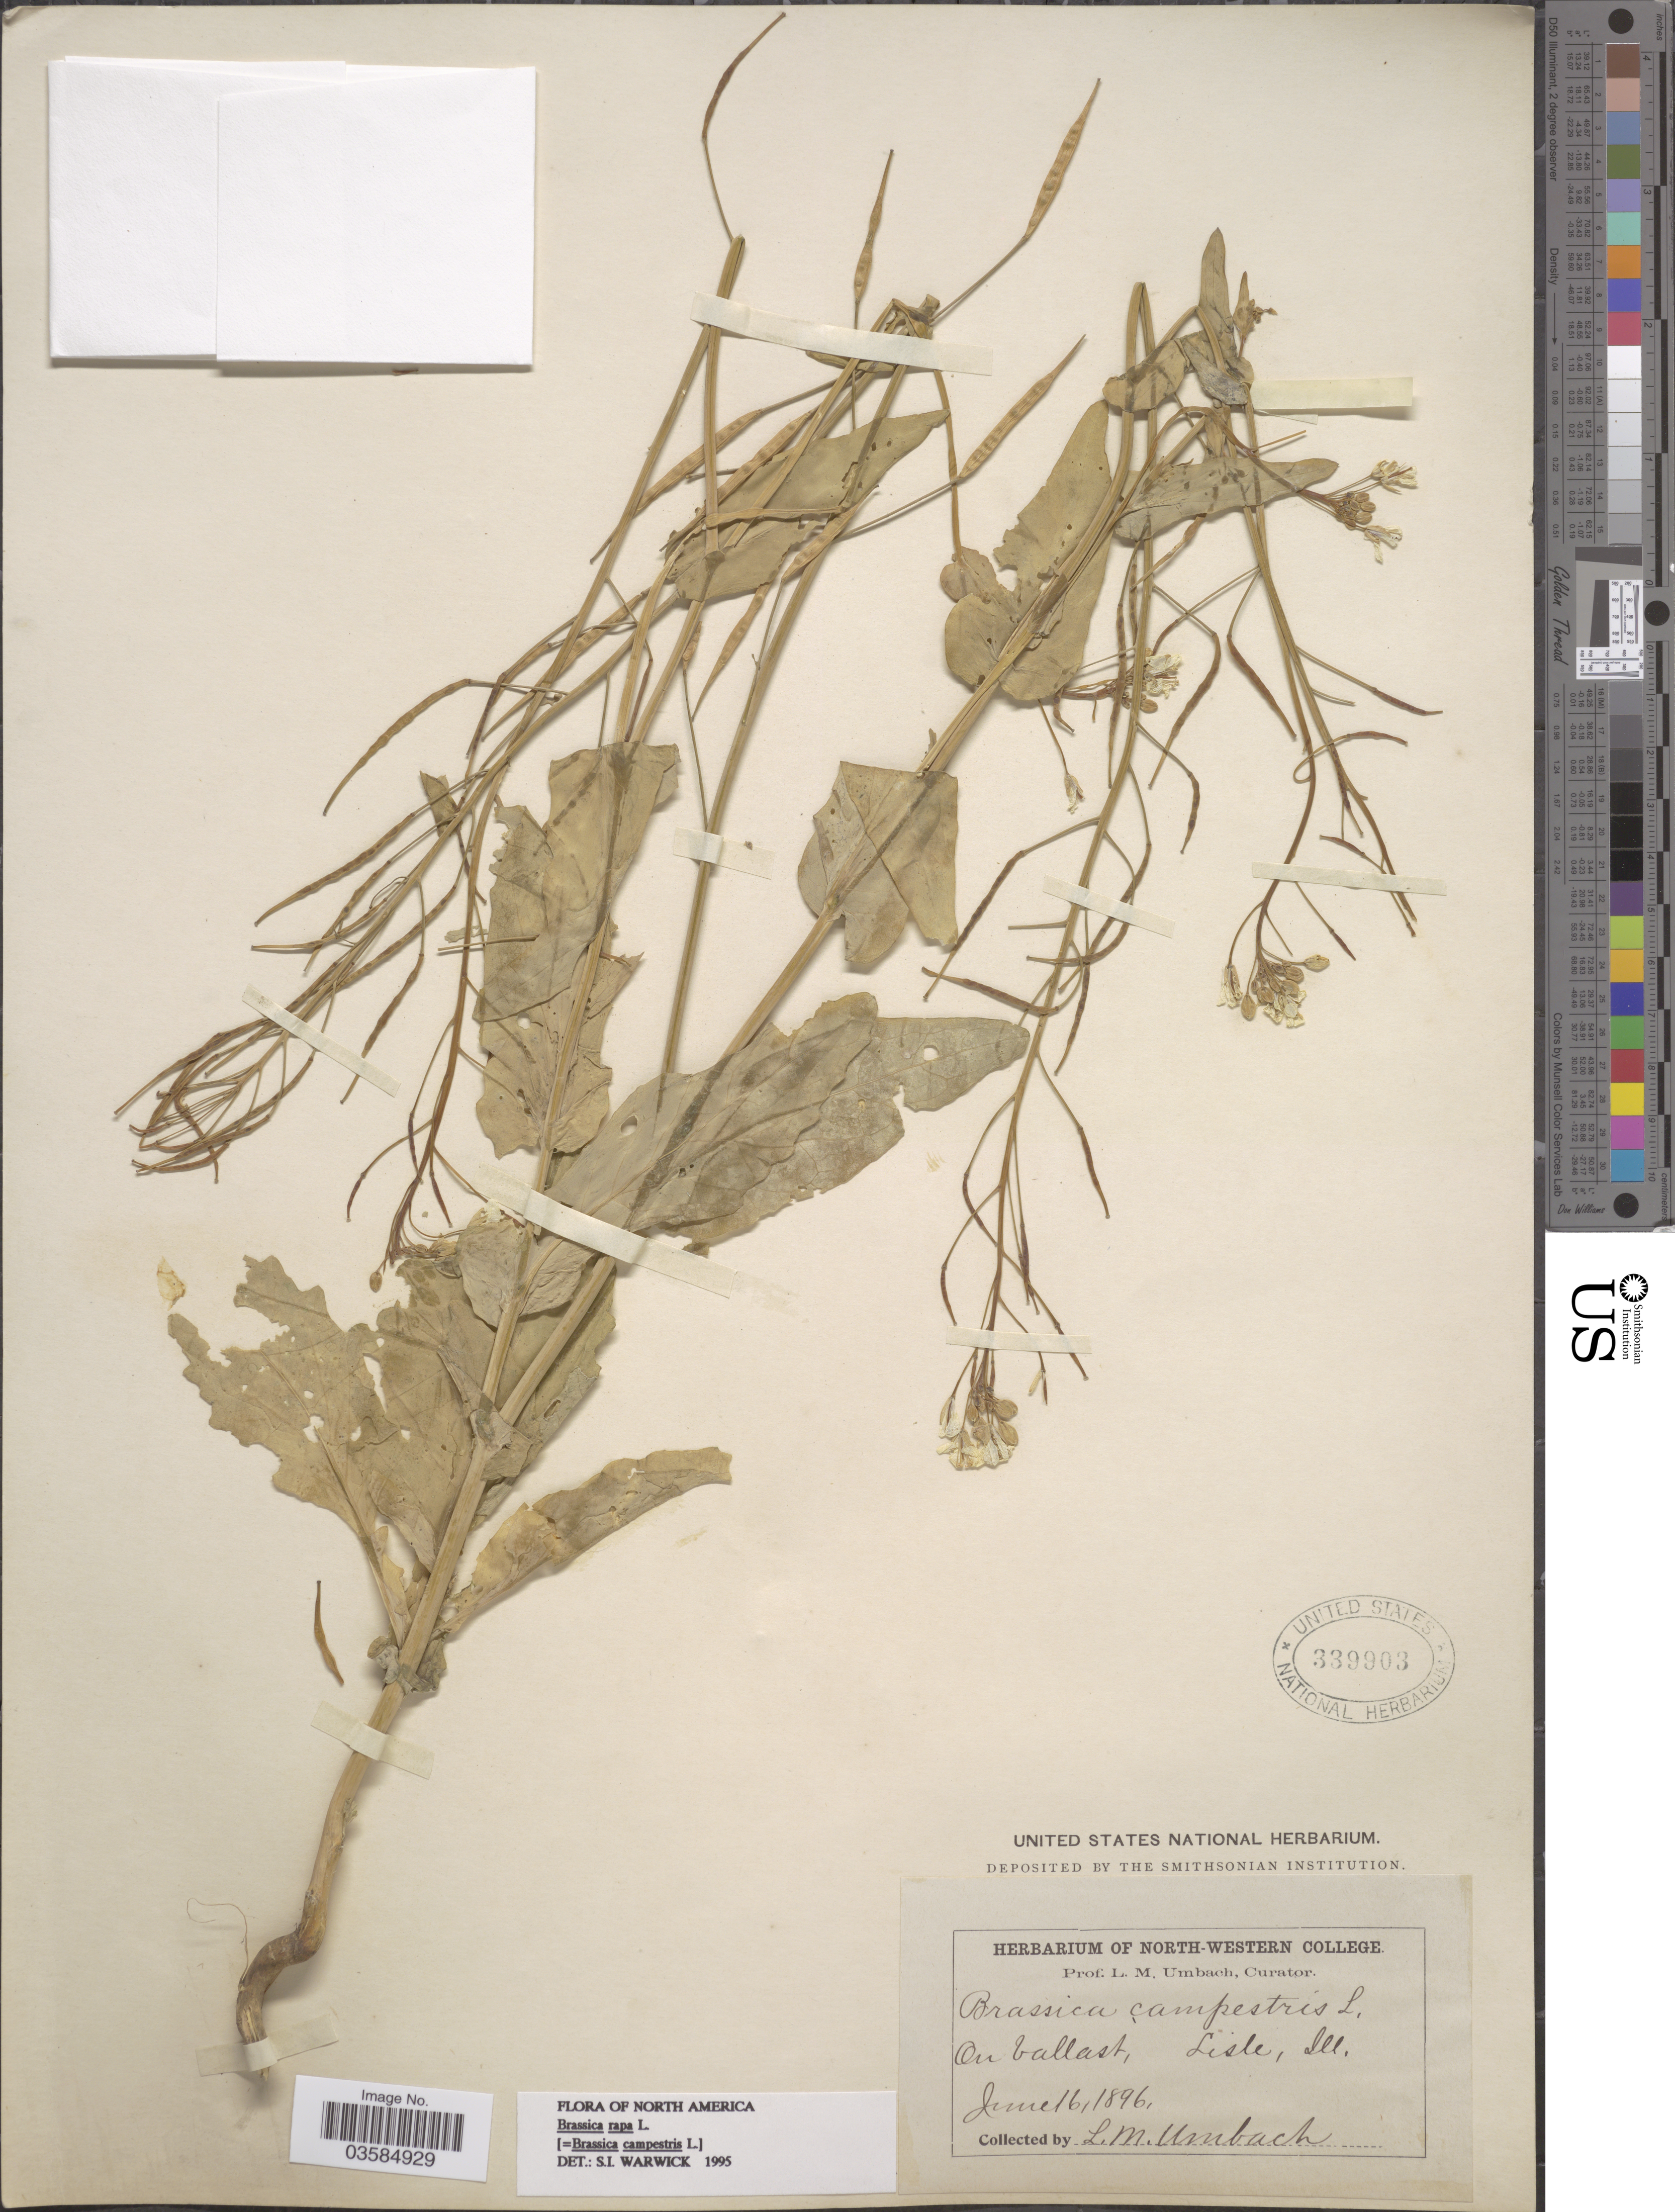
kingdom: Plantae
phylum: Tracheophyta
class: Magnoliopsida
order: Brassicales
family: Brassicaceae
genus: Brassica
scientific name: Brassica campestris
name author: L.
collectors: L. M. Umbach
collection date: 1896-06-16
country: United States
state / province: Illinois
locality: On ballast, Lisle.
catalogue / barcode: US 339903